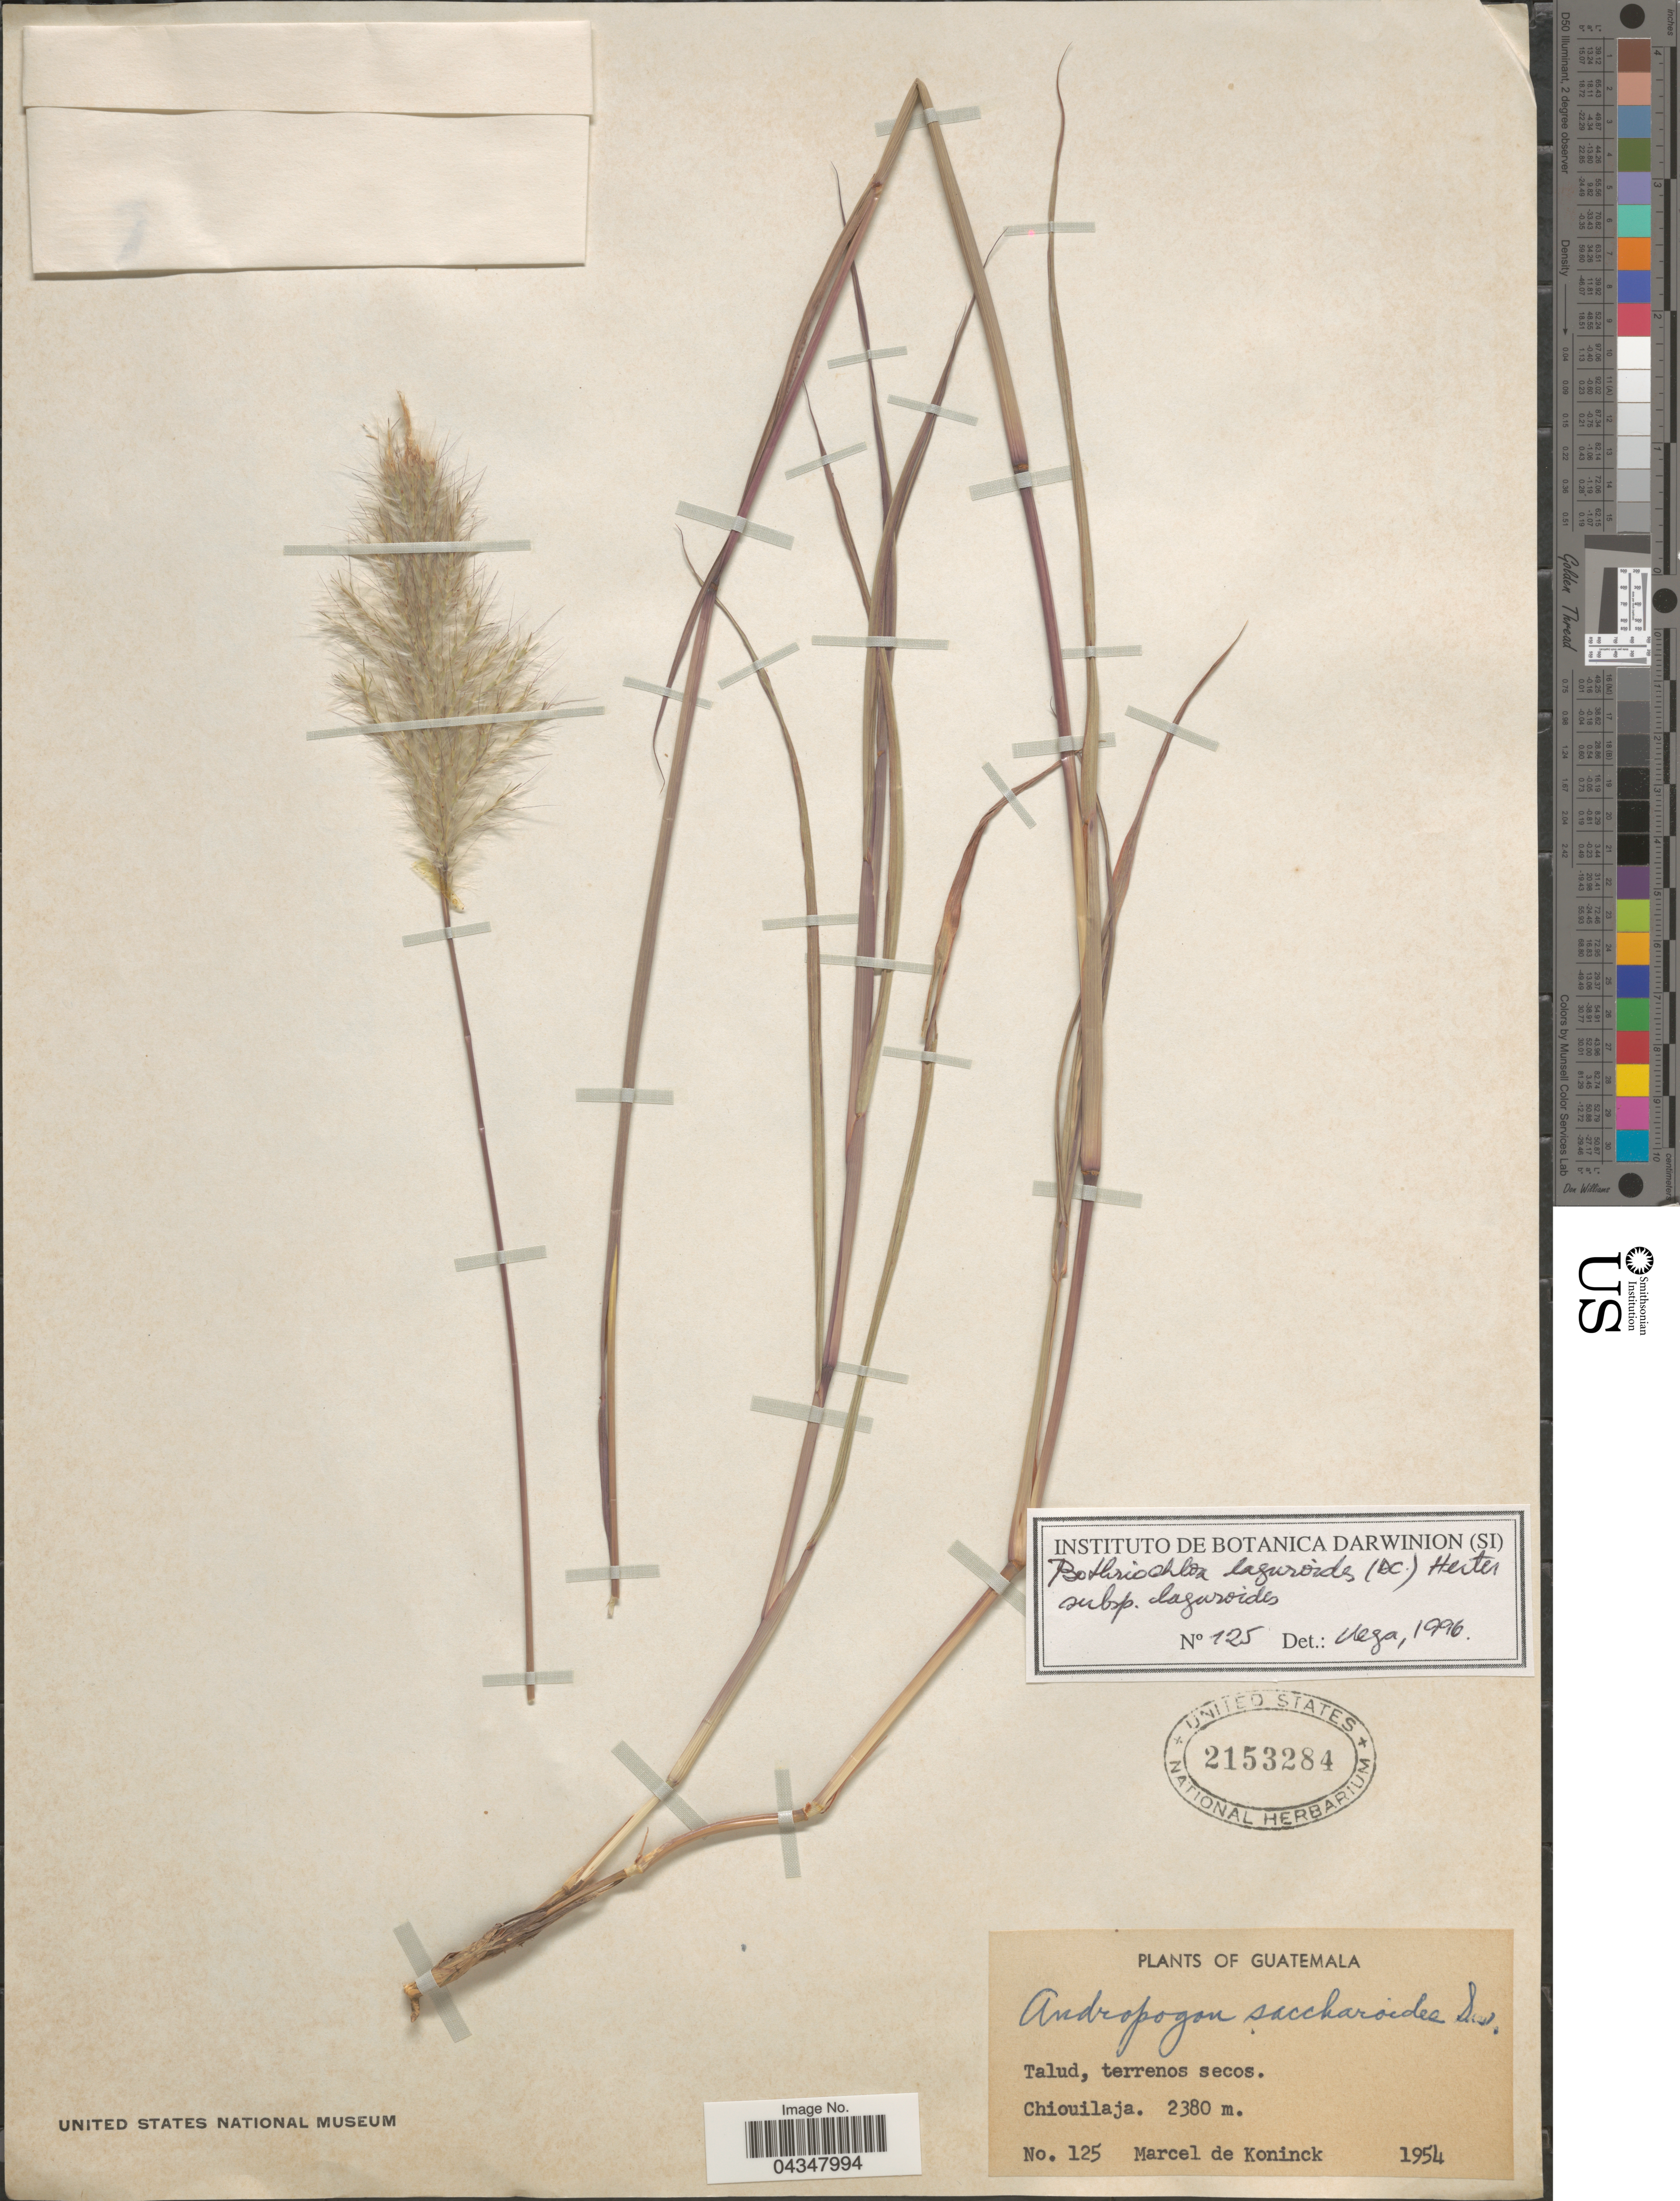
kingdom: Plantae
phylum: Tracheophyta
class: Liliopsida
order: Poales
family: Poaceae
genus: Bothriochloa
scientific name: Bothriochloa laguroides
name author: (DC.) Herter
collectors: M. Koninck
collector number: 125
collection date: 1954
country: Guatemala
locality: Chiouilaja.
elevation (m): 2380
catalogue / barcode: US 2153284